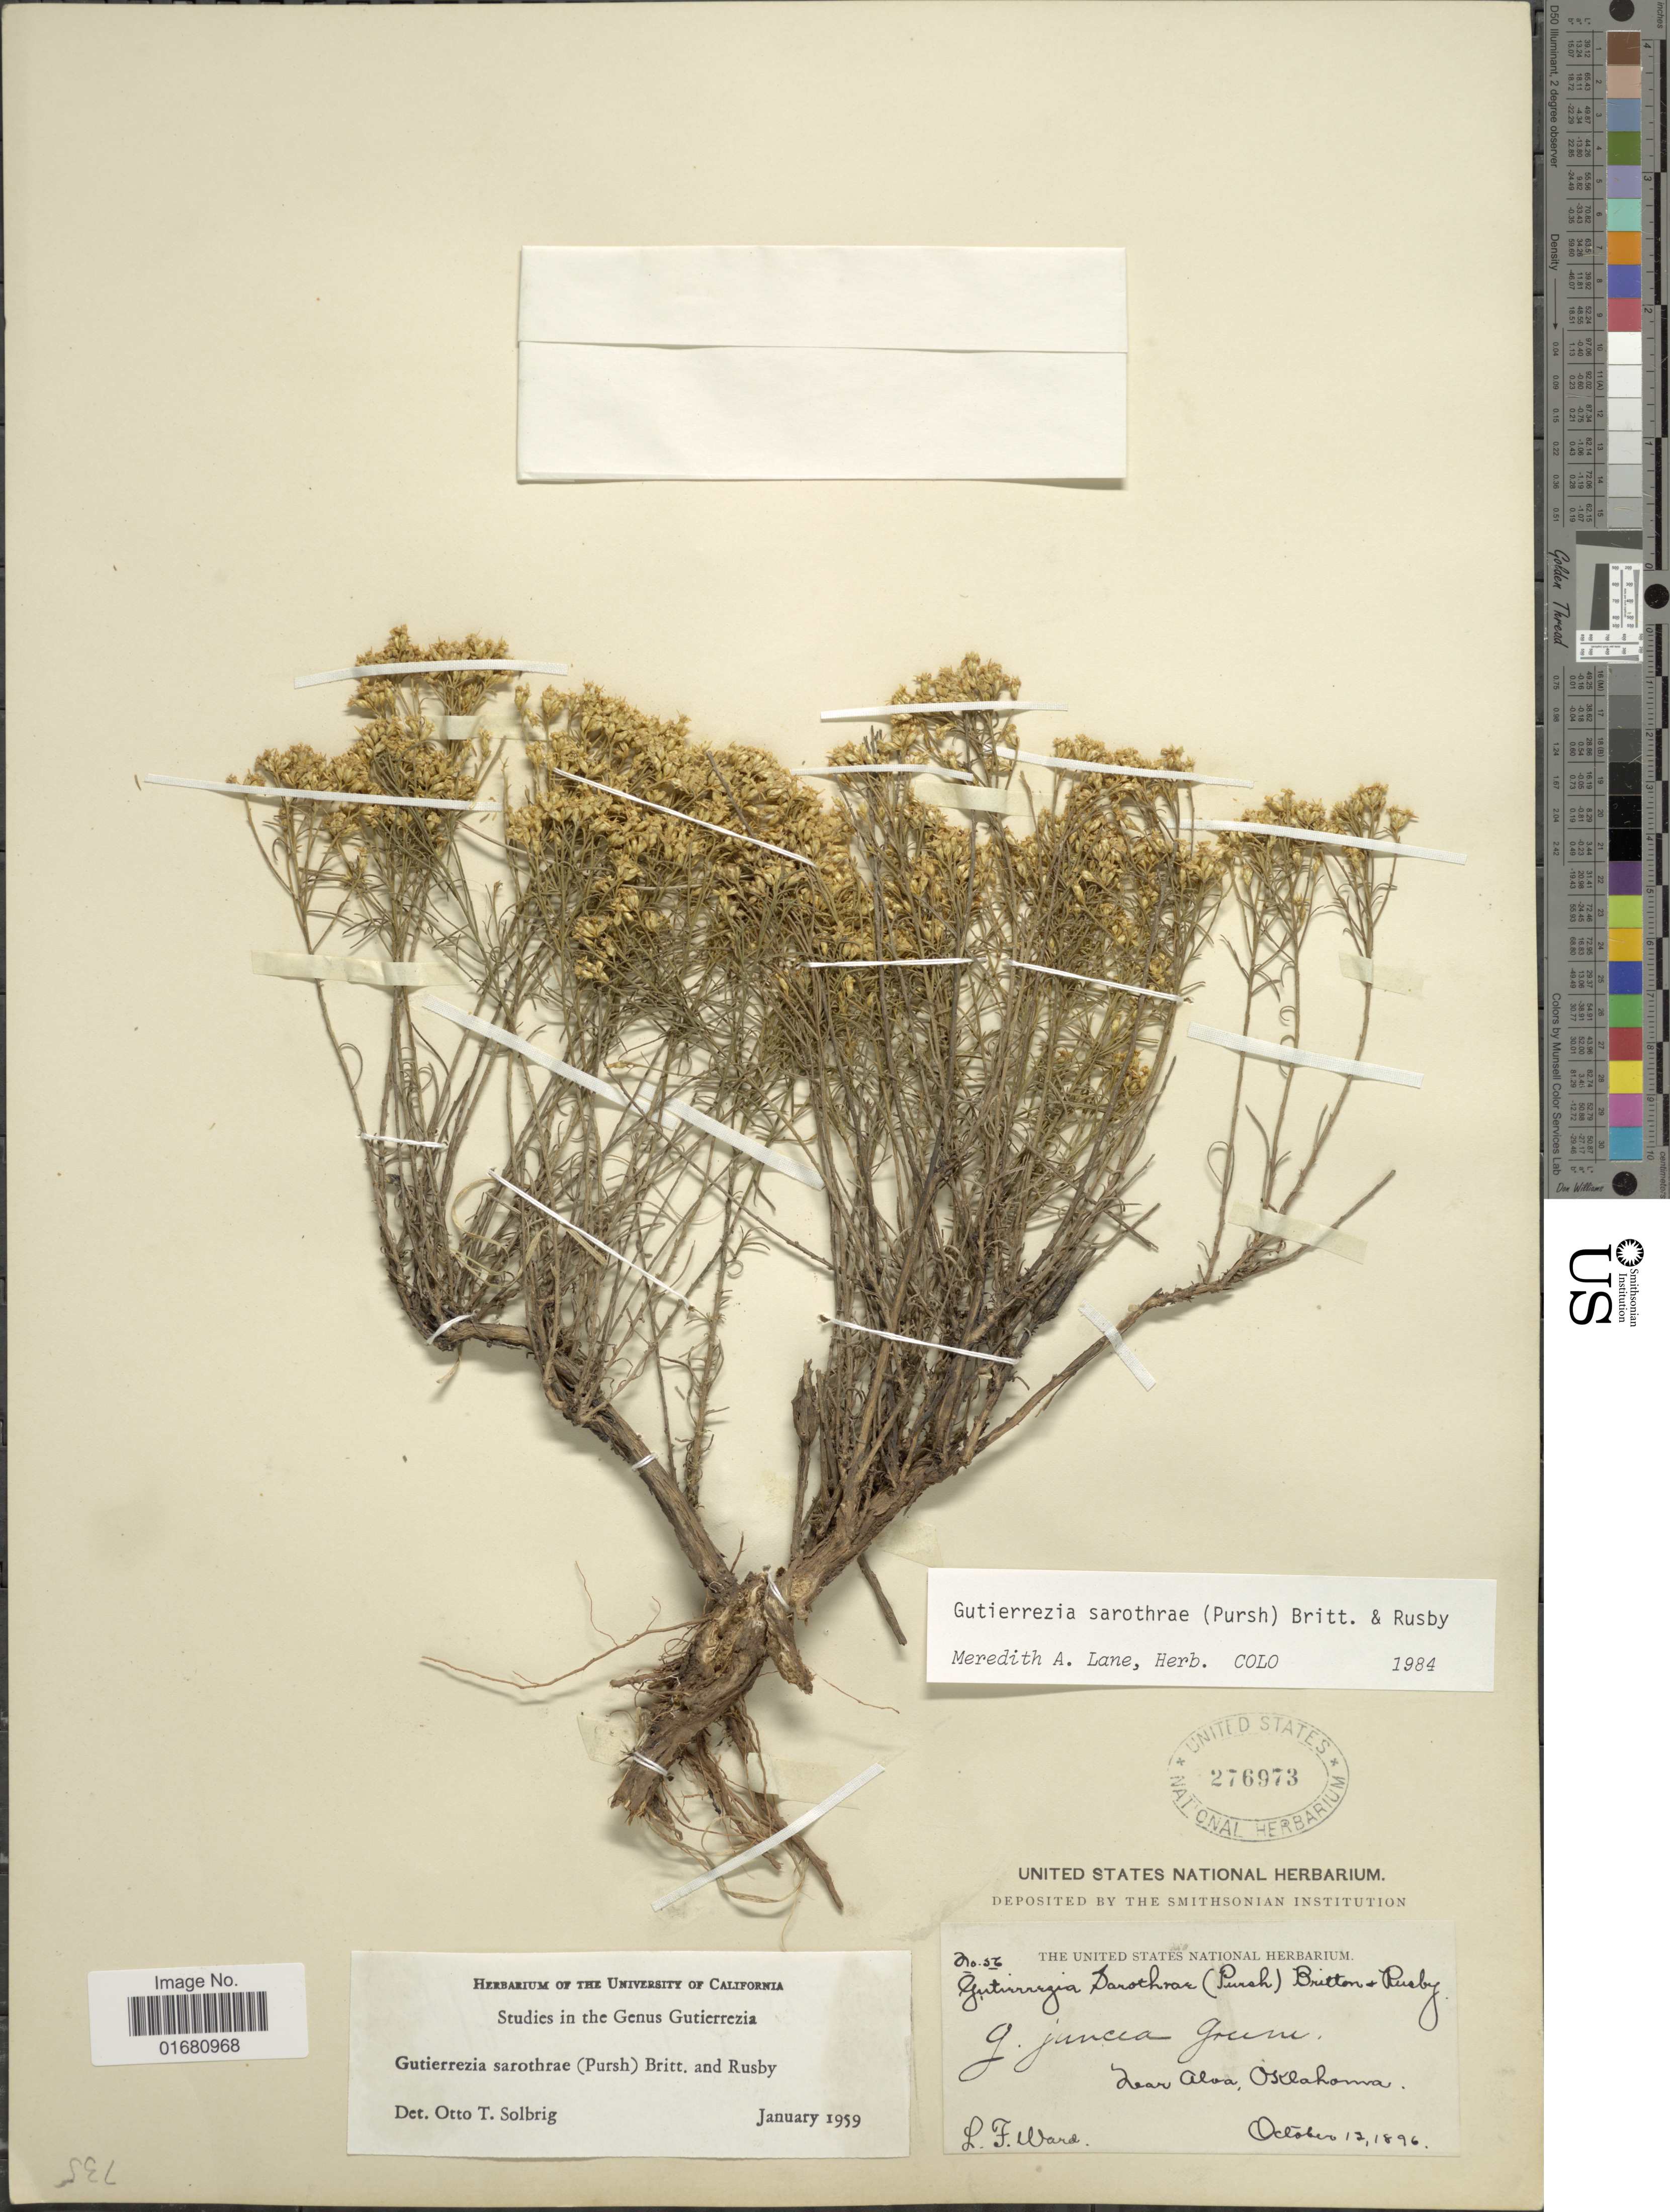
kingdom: Plantae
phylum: Tracheophyta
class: Magnoliopsida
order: Asterales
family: Asteraceae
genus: Gutierrezia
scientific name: Gutierrezia sarothrae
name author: (Pursh) Britton & Rusby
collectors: L. Ward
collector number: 56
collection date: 1896-10-12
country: United States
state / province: Oklahoma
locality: Near Alva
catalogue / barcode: US 276973